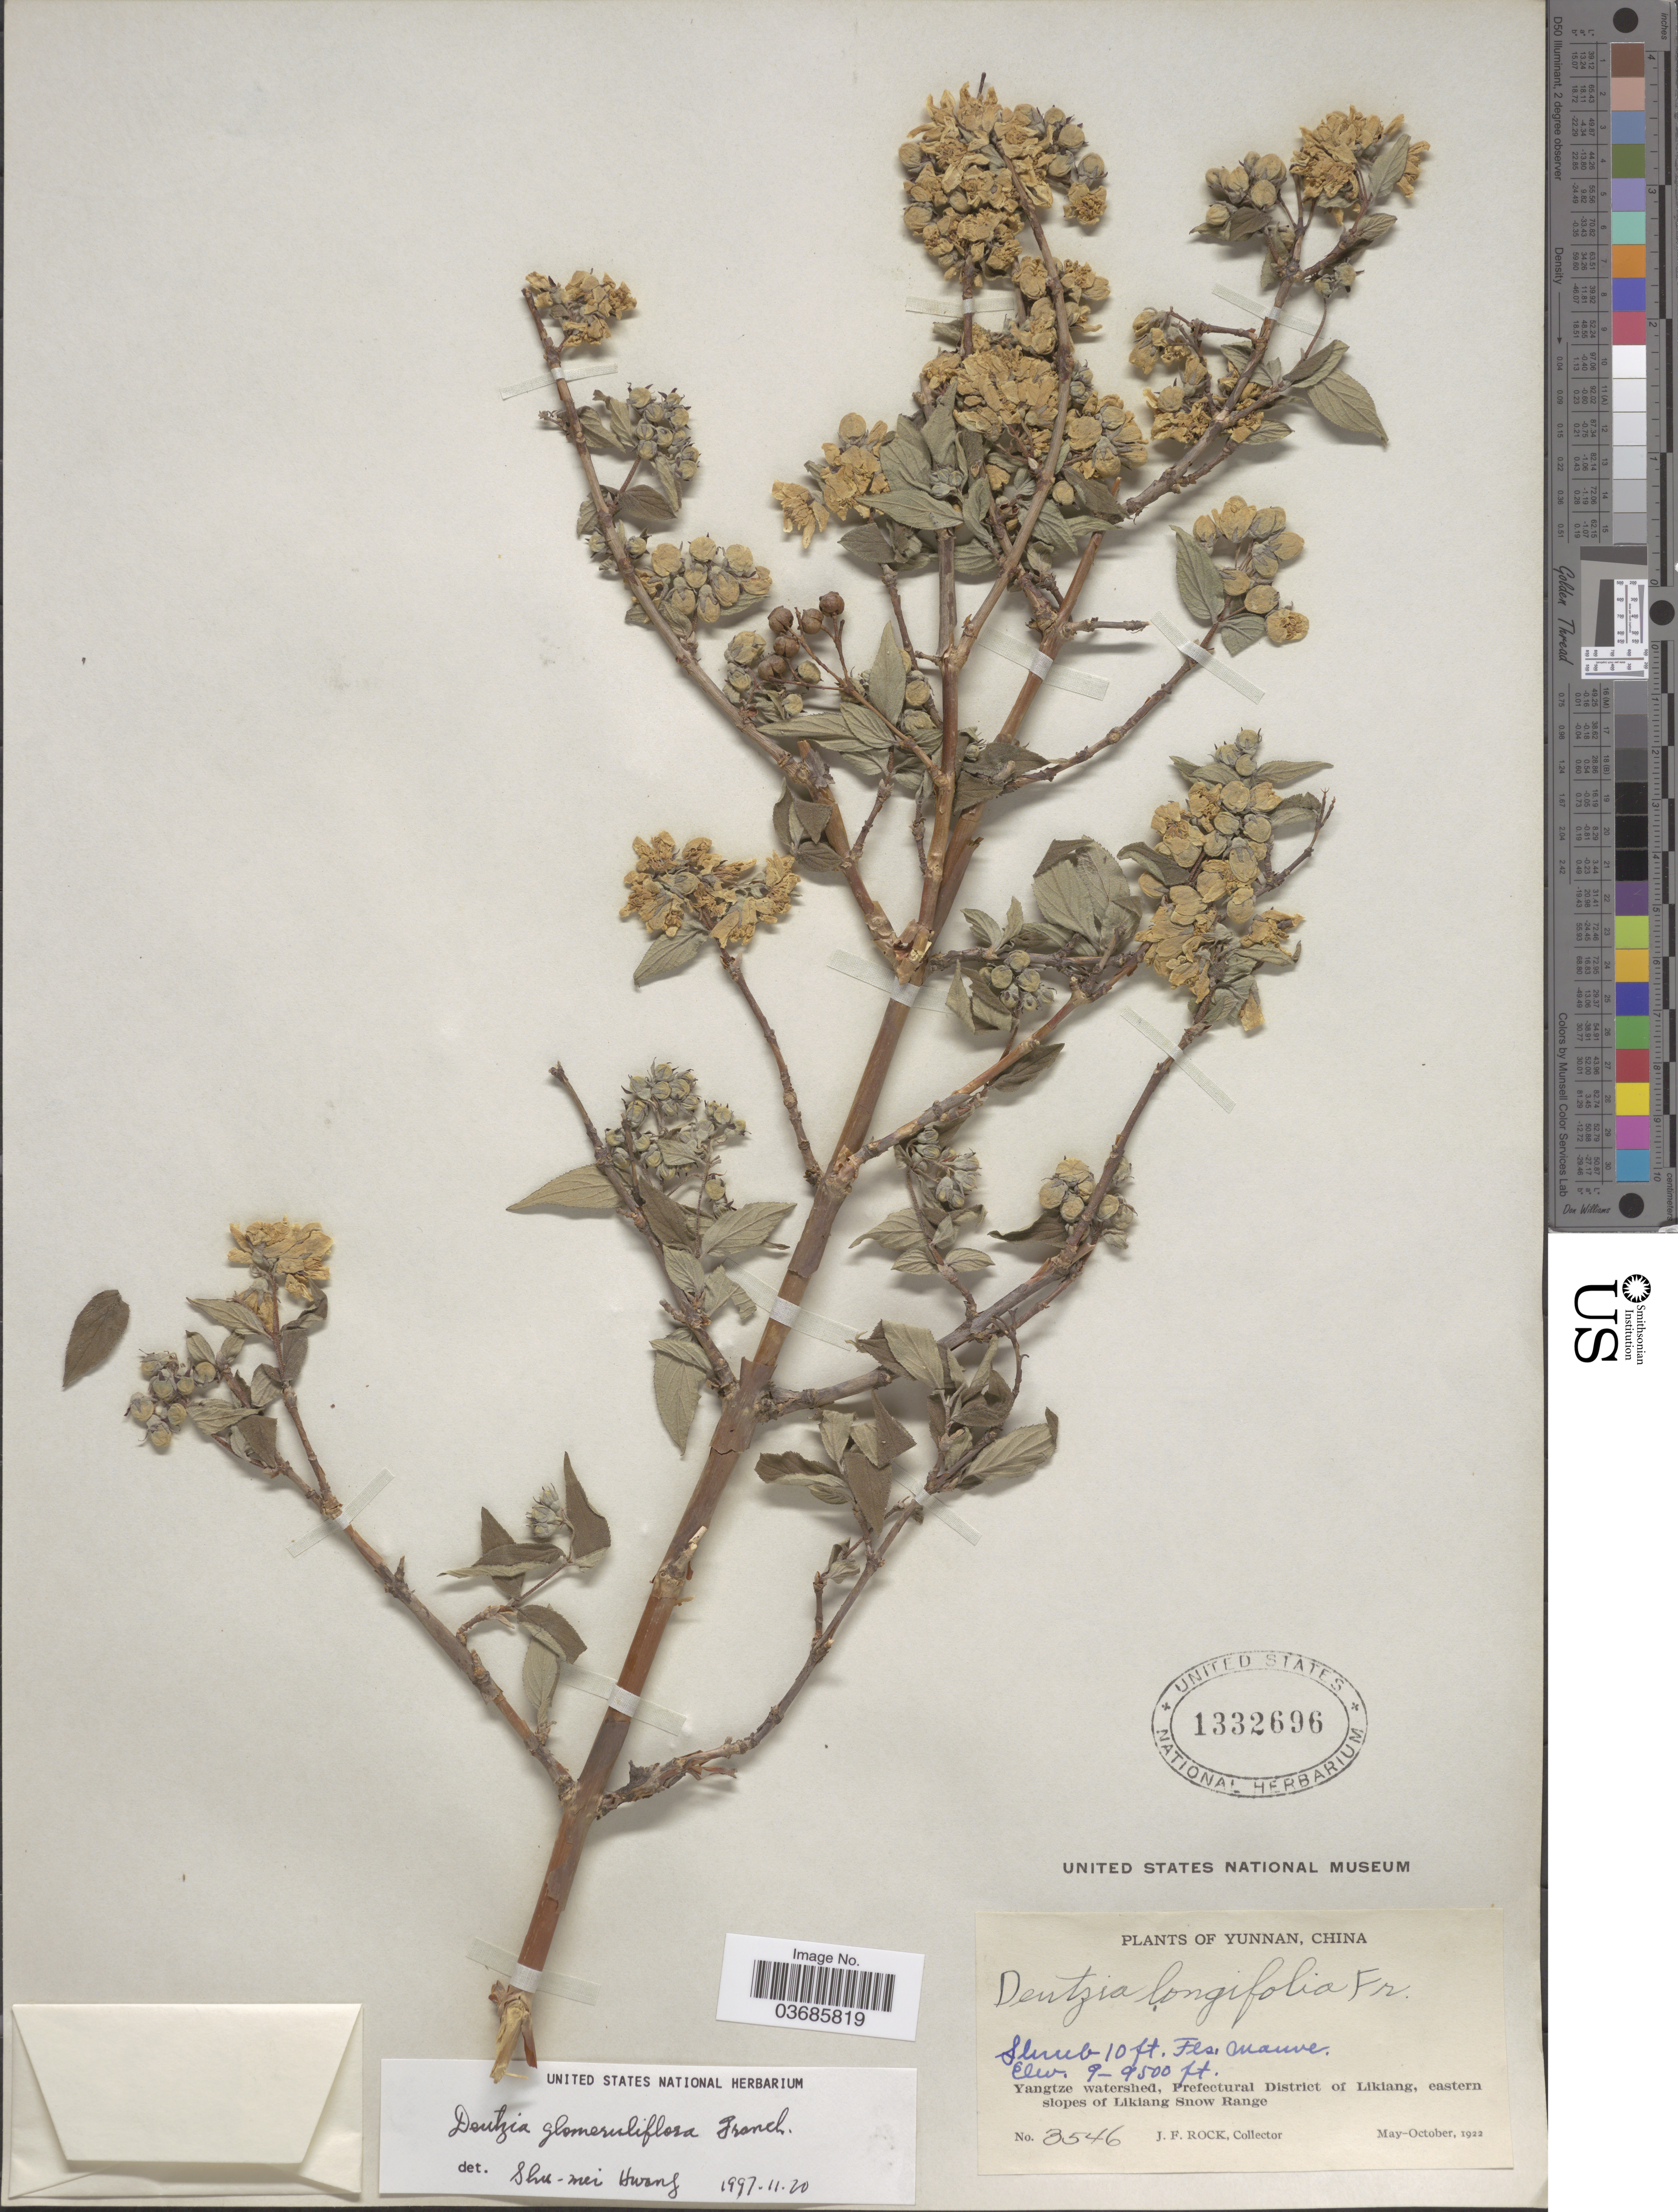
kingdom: Plantae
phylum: Tracheophyta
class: Magnoliopsida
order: Cornales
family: Hydrangeaceae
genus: Deutzia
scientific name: Deutzia glomeruliflora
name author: Franch.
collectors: J. Rock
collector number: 3546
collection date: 1922-05/1922-10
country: China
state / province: Yunnan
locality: Yangtze watershed, Prefectural District of Likiang, eastern slopes of Likiang Snow Range.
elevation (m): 2743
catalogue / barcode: US 1332696